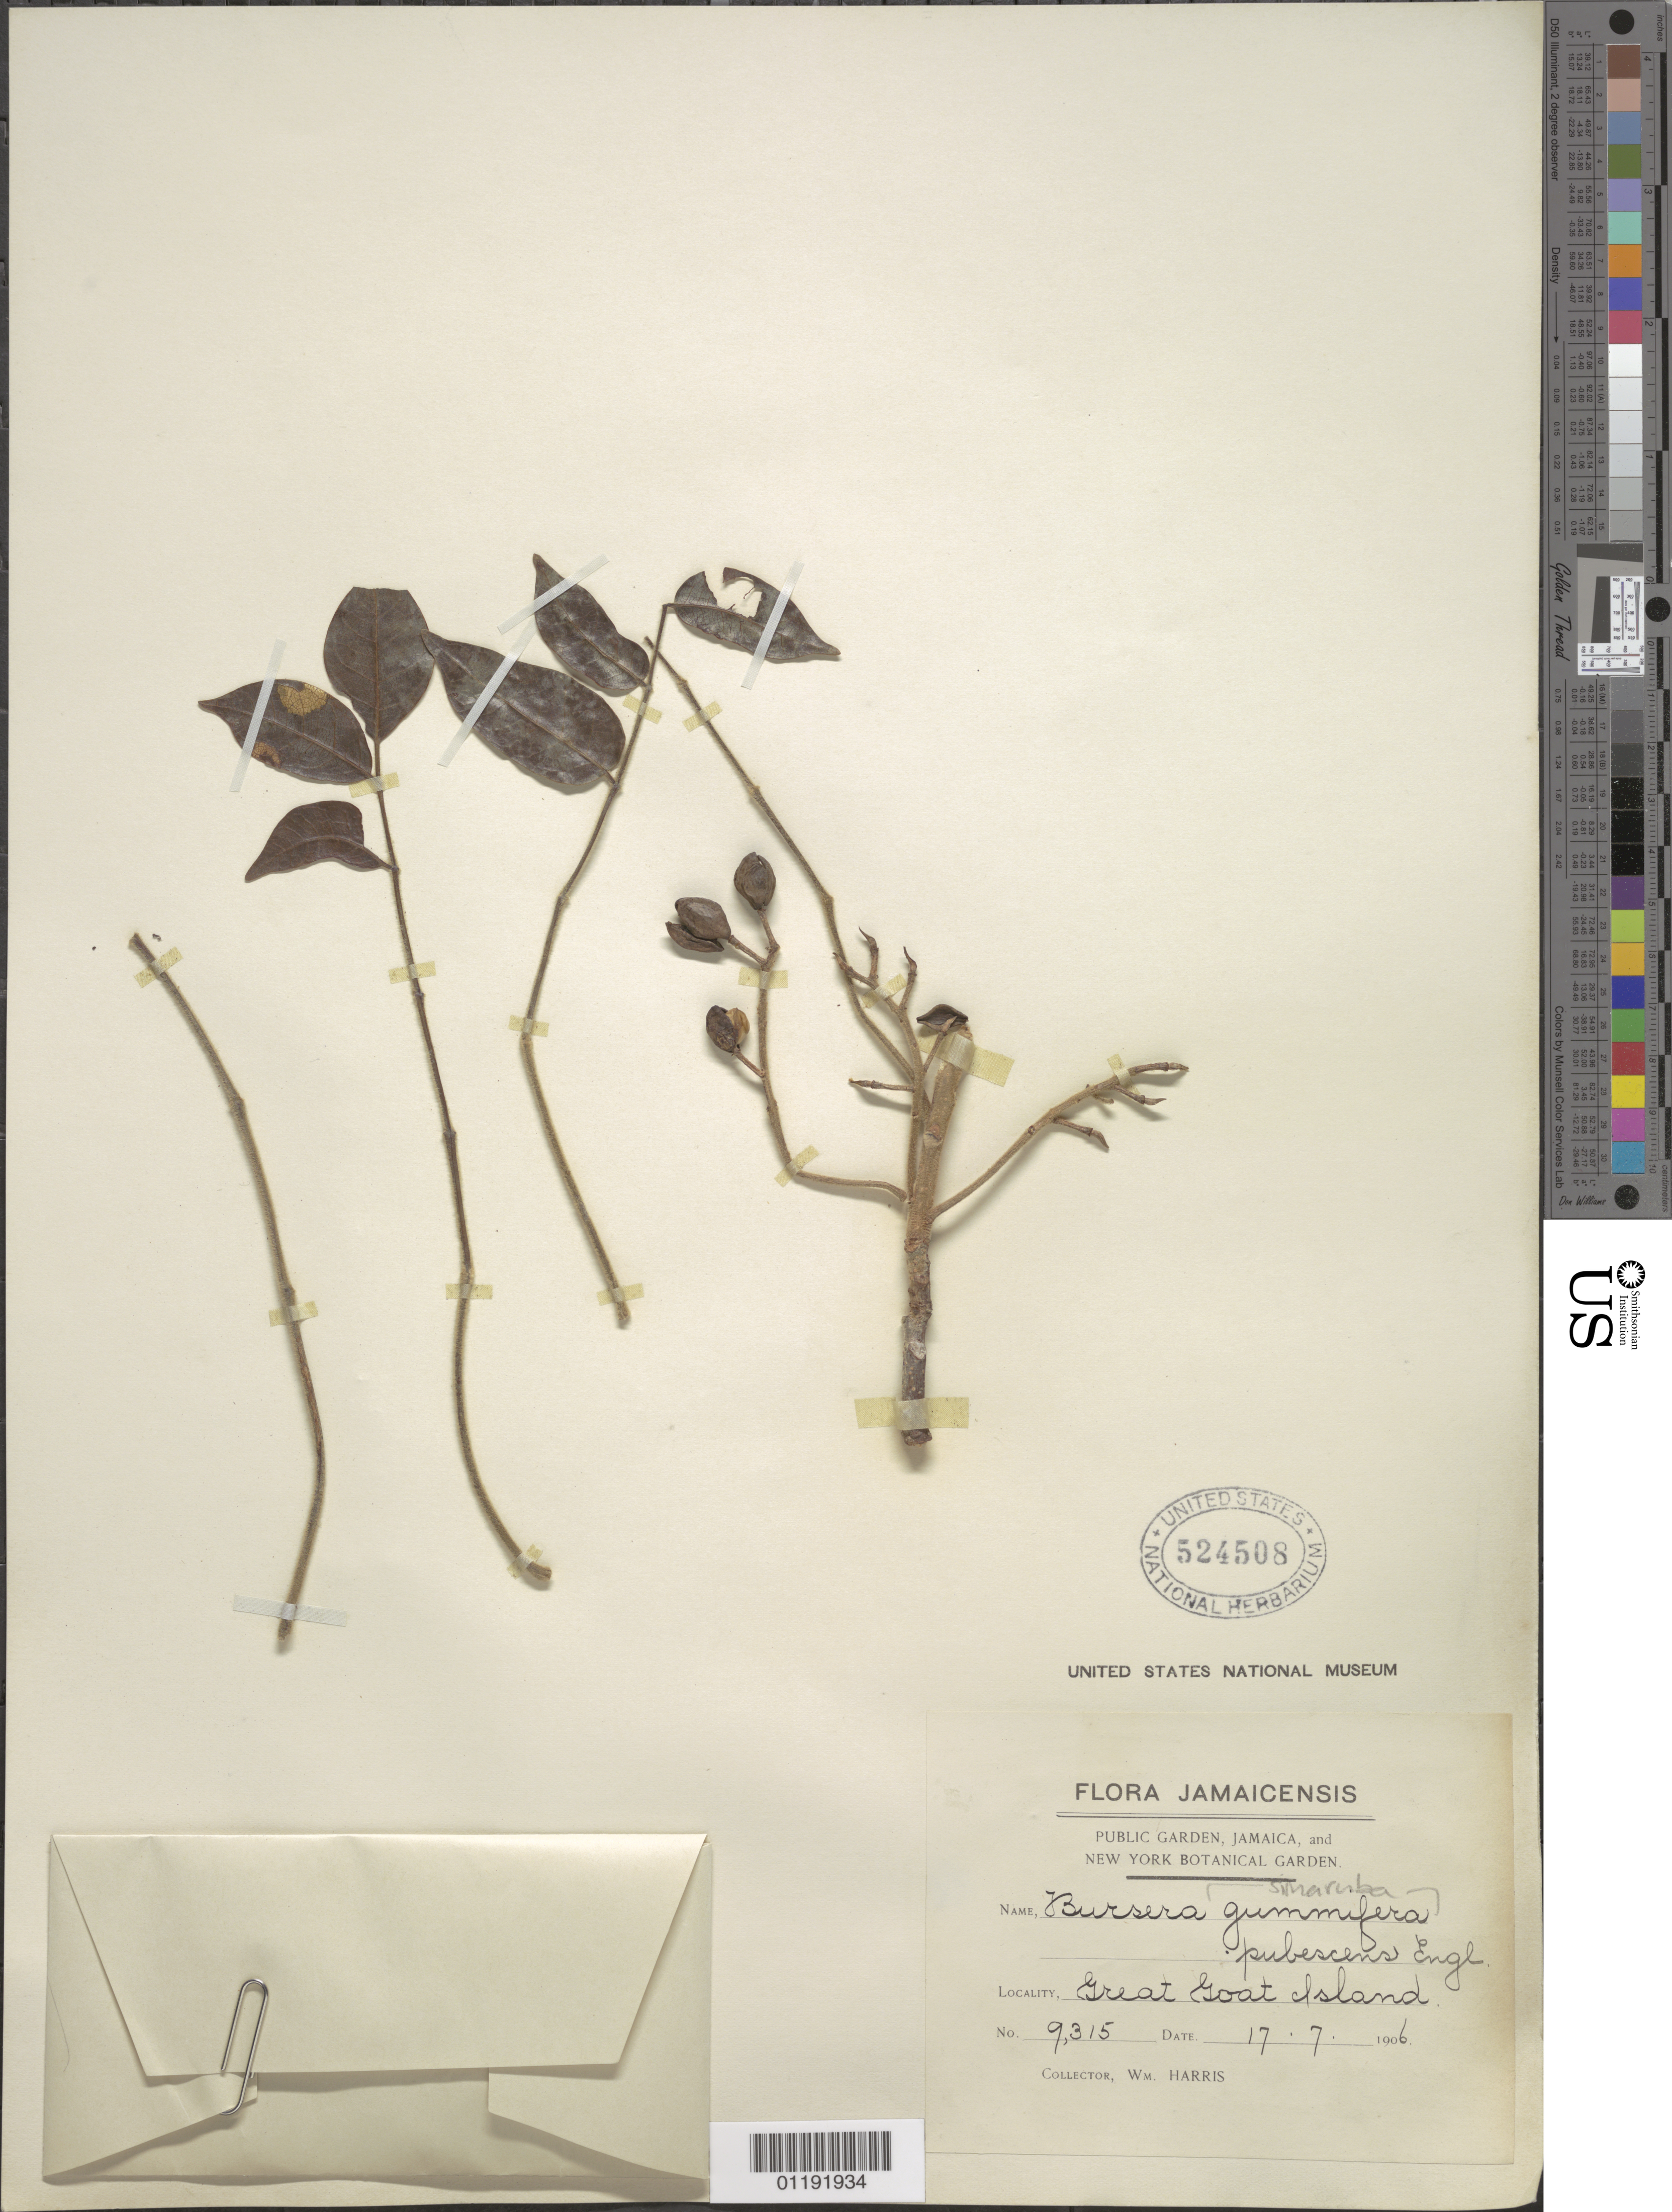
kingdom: Plantae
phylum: Tracheophyta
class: Magnoliopsida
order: Sapindales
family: Burseraceae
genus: Bursera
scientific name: Bursera simaruba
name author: (L.) Sarg.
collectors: W. Harris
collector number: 9315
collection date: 1906-07-17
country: Jamaica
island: Jamaica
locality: Great Goat Island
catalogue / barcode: US 524508